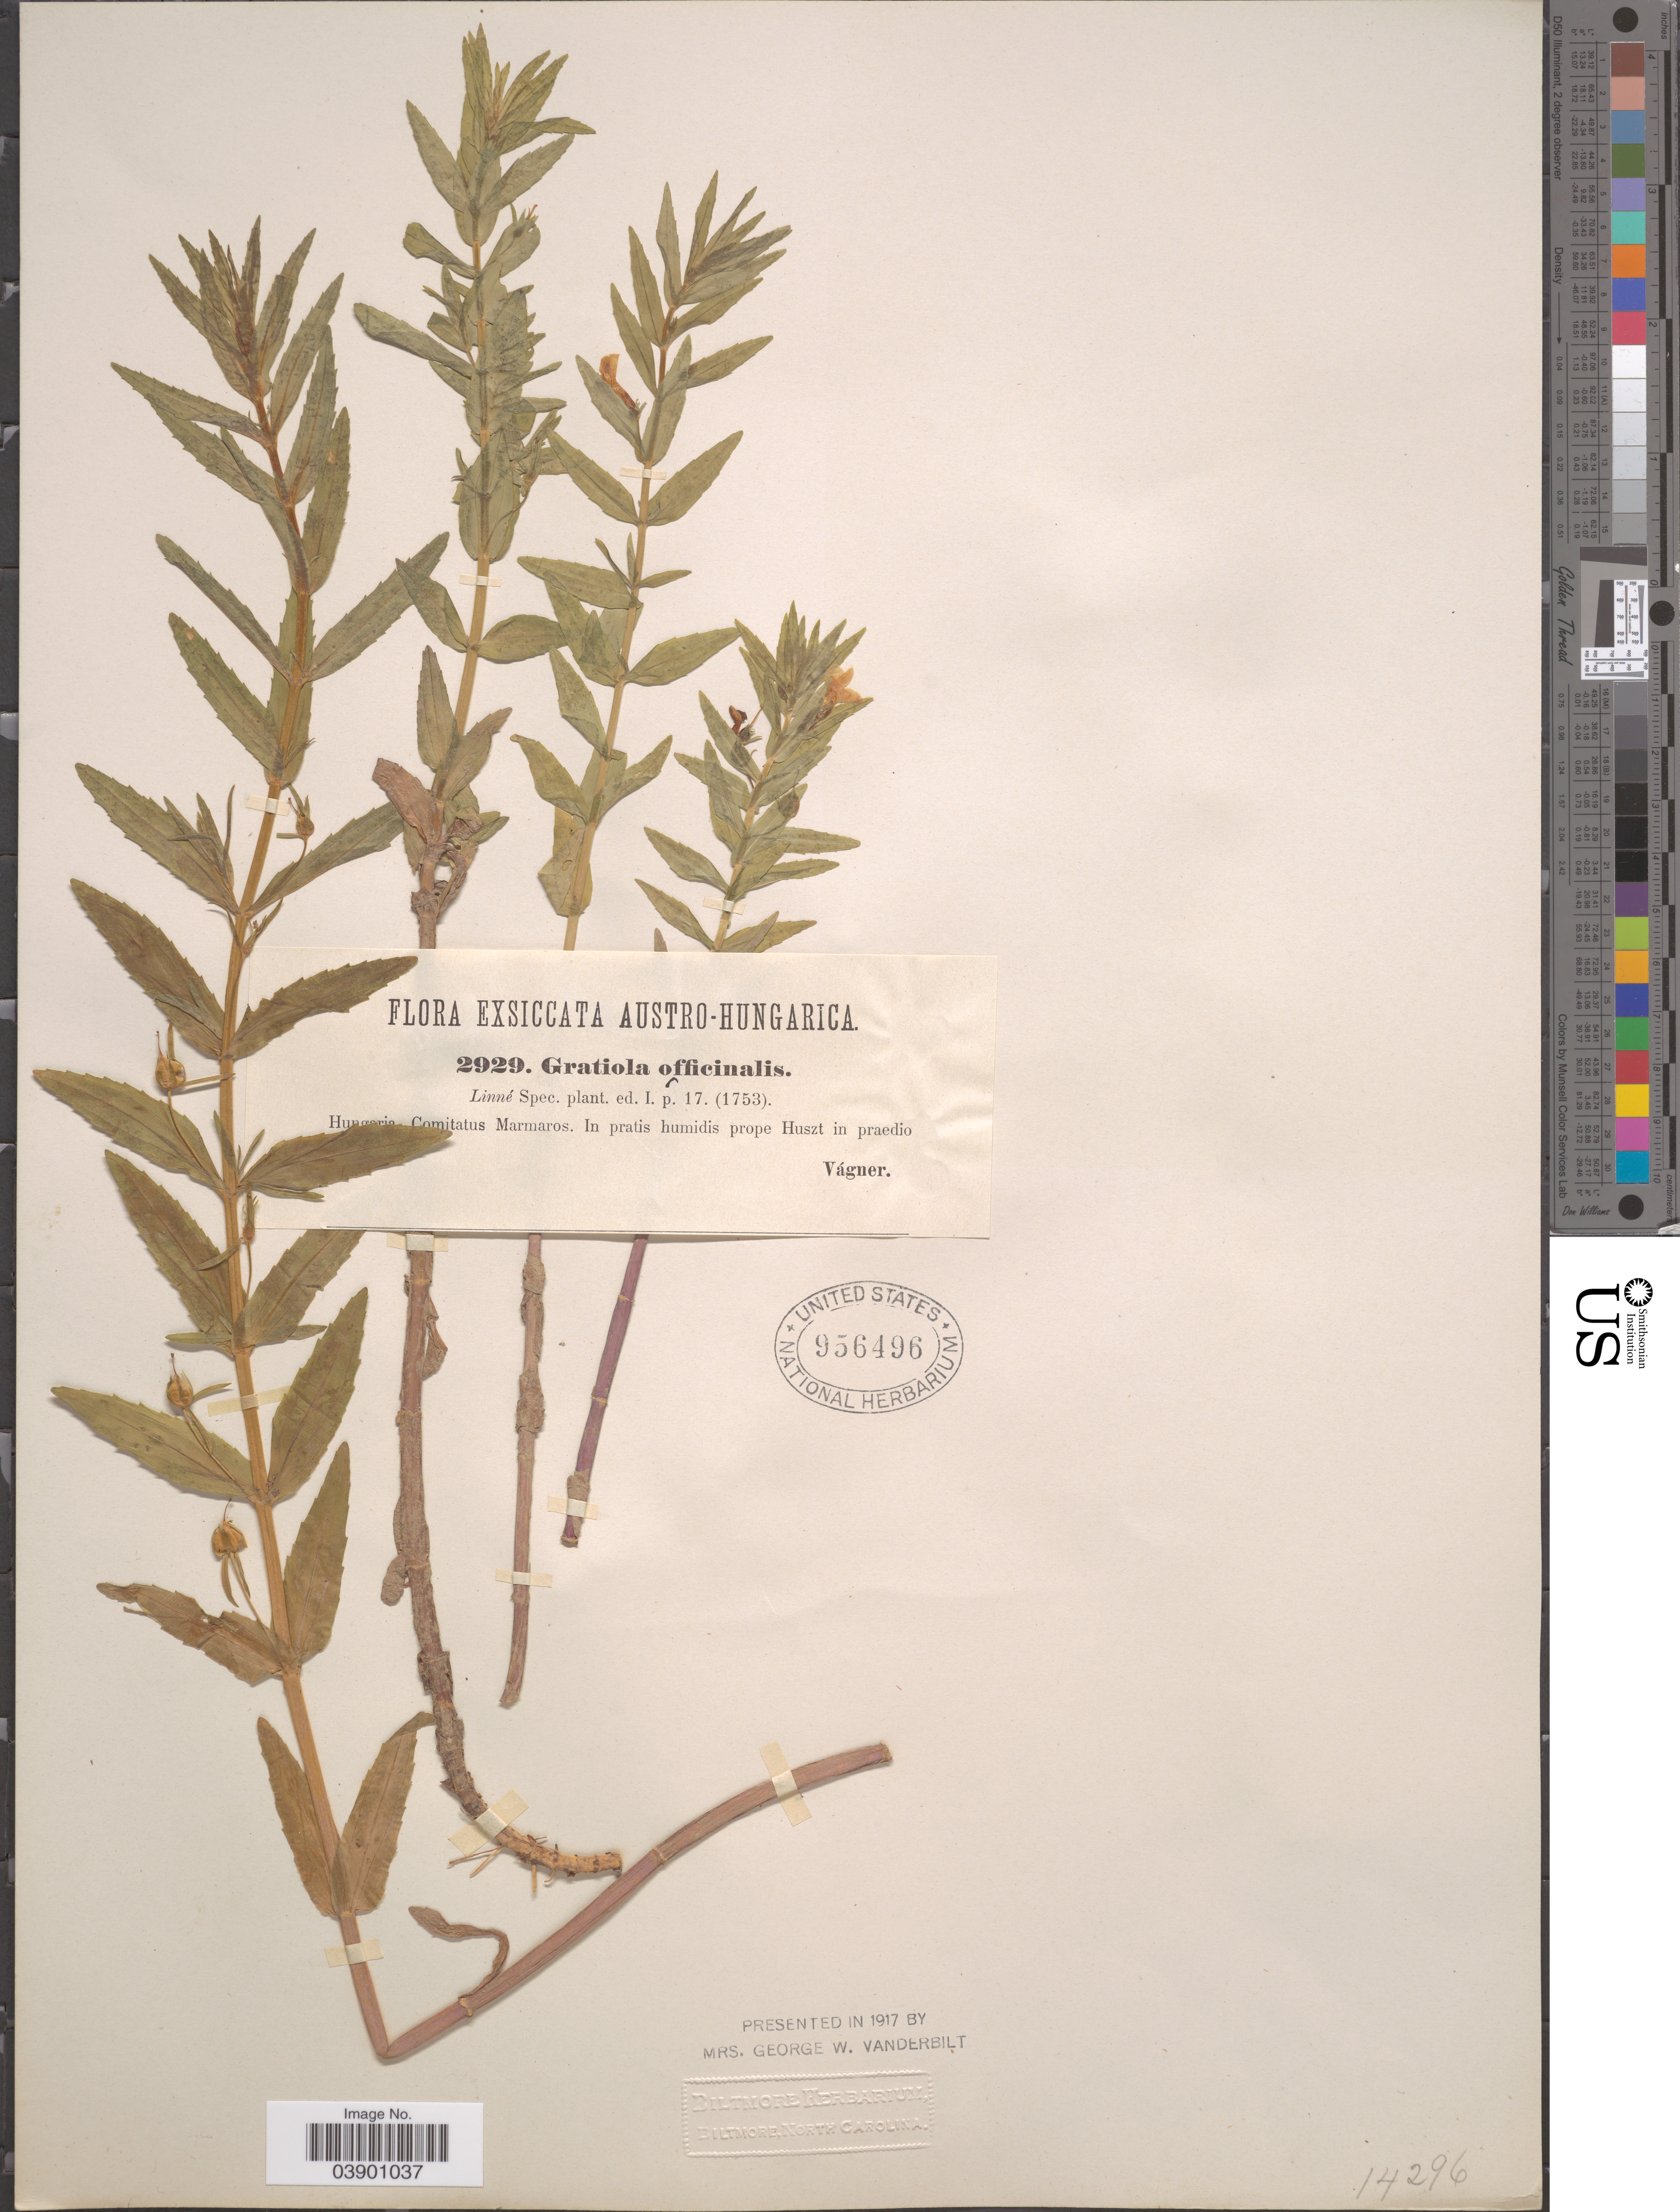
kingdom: Plantae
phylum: Tracheophyta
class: Magnoliopsida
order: Lamiales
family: Plantaginaceae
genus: Gratiola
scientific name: Gratiola officinalis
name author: L.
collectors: Vágner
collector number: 2929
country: Hungary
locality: Austro-Hungarica. Comitatus Marmaros. In pratis humidis prope Huszt in praedio.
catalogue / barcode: US 956496